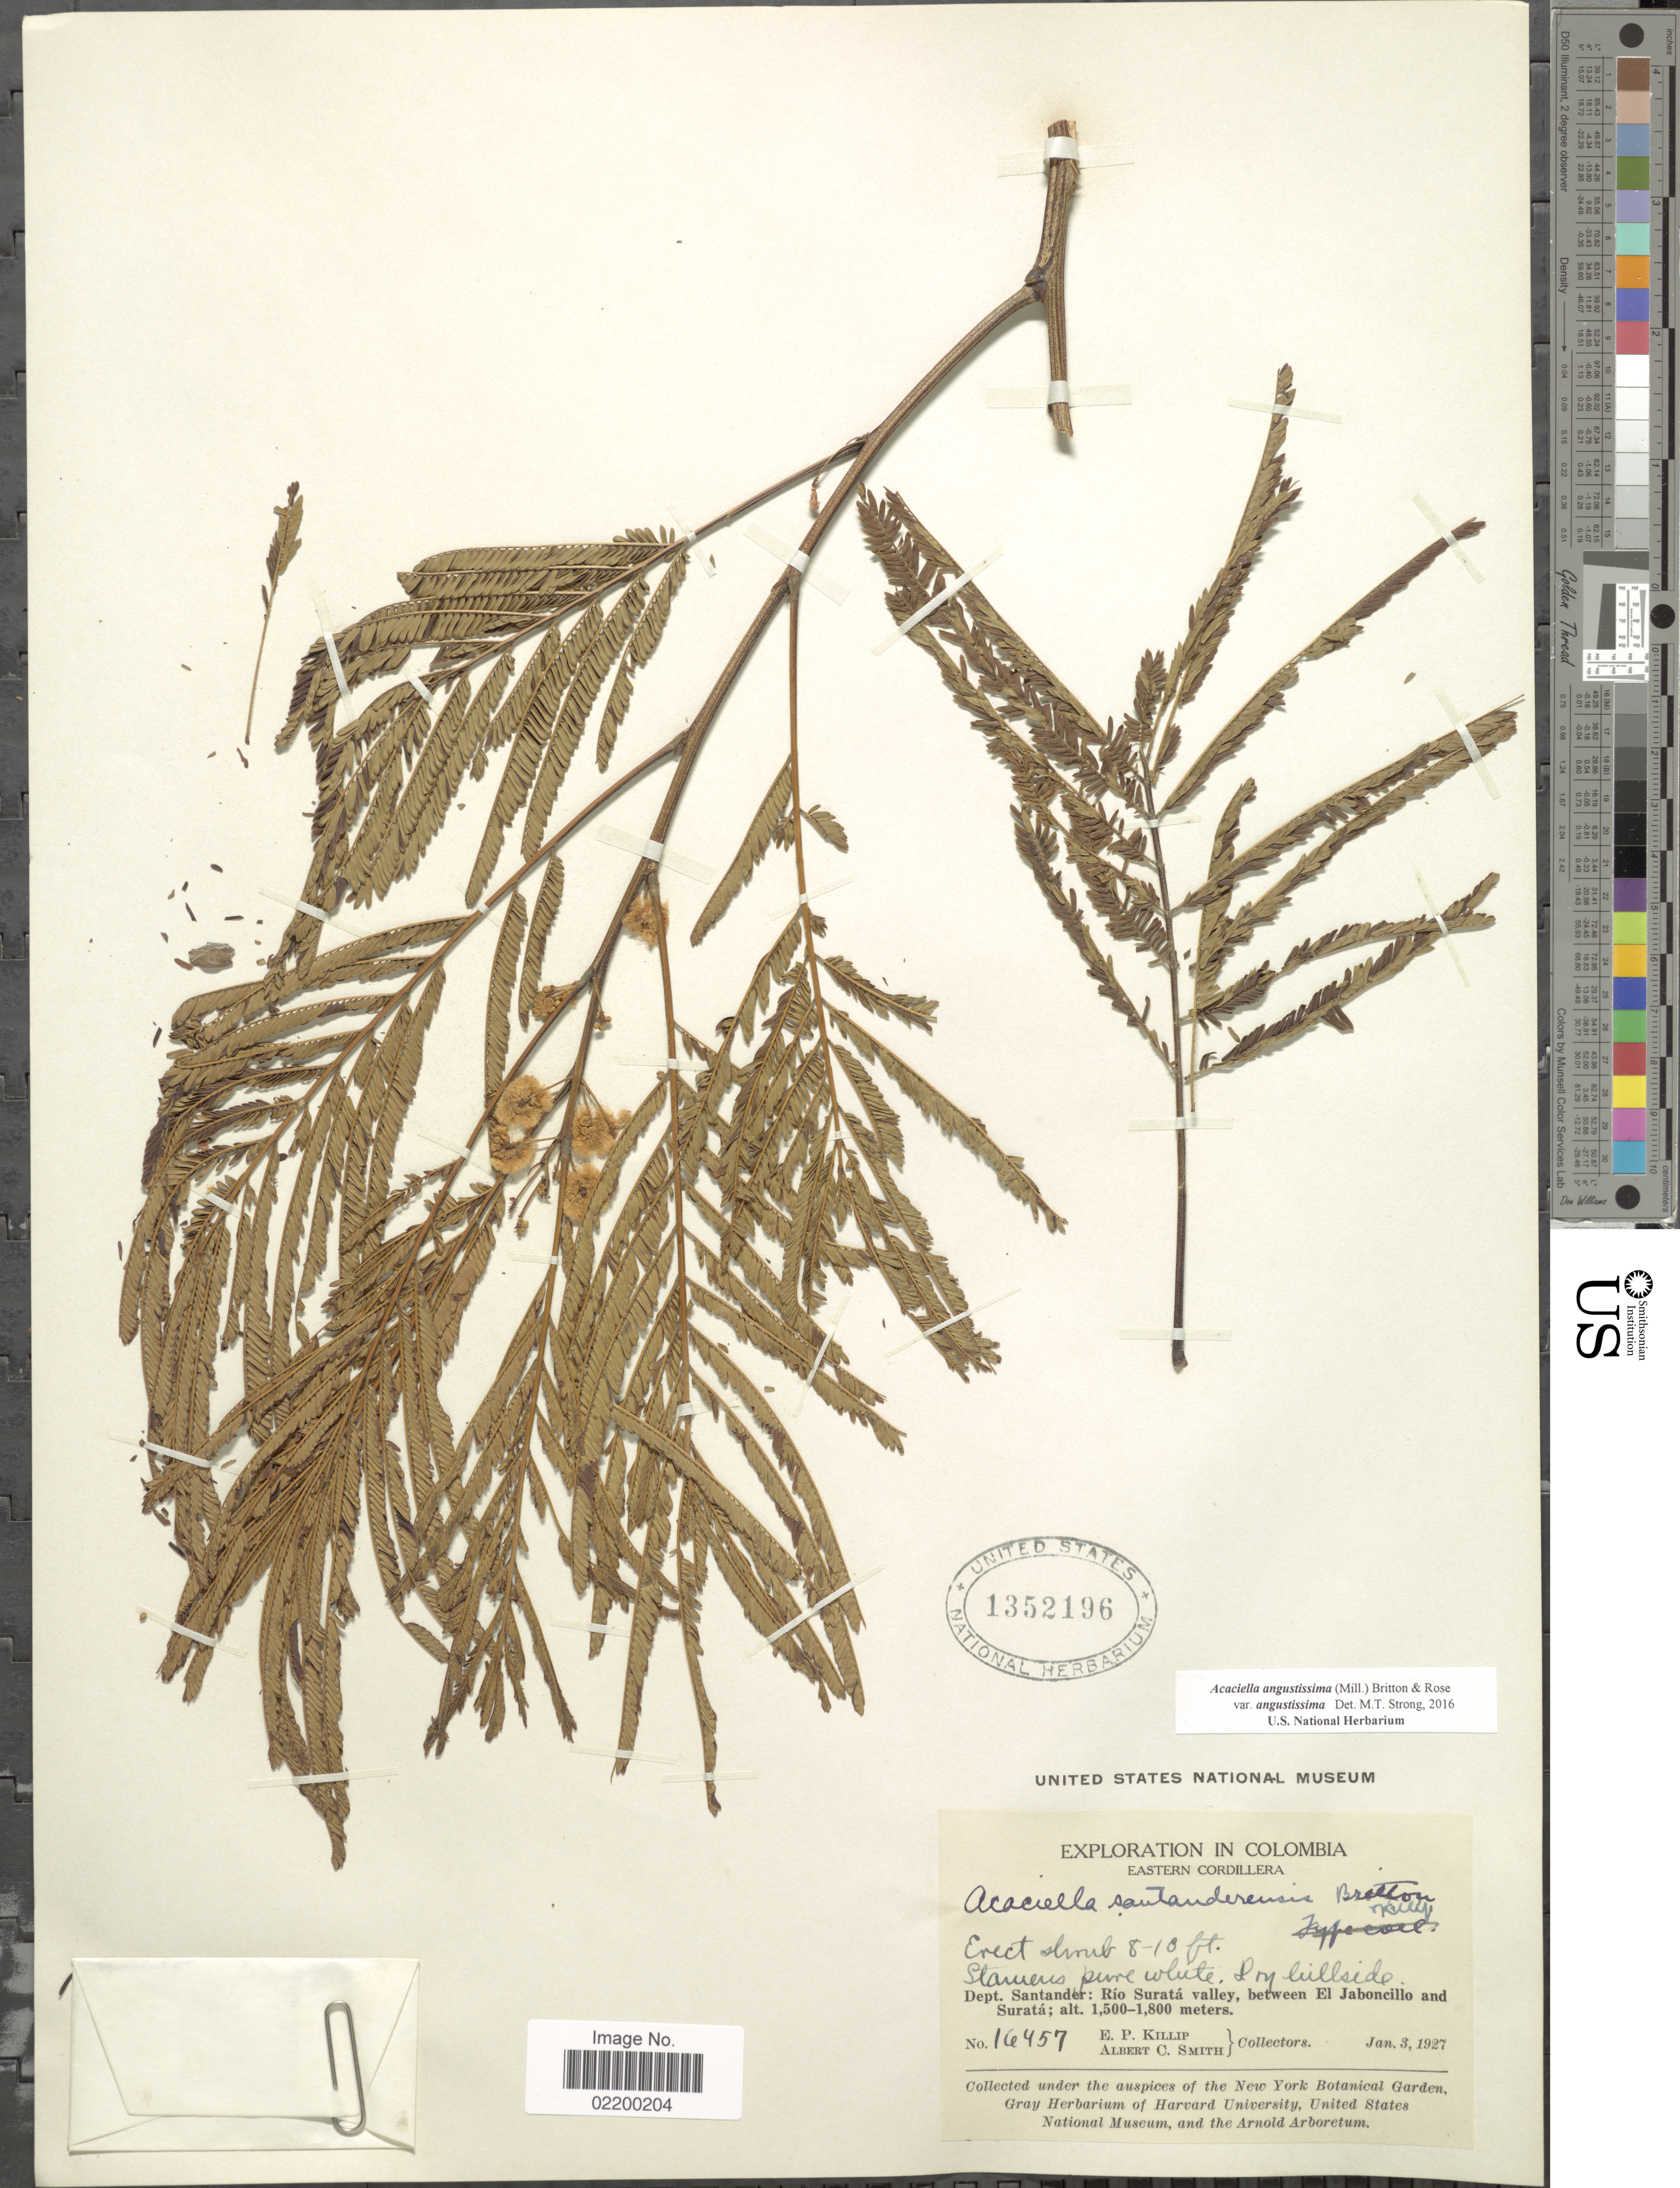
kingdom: Plantae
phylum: Tracheophyta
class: Magnoliopsida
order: Fabales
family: Fabaceae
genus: Acaciella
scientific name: Acaciella angustissima var. angustissima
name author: (Mill.) Britton & Rose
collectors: E. P. Killip & A. C. Smith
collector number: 16457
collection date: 1927-01-03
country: Colombia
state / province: Santander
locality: Dept. Santander: Rio Surata valley, between El Jaboncillo and Surata,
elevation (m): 1500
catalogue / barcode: US 1352196